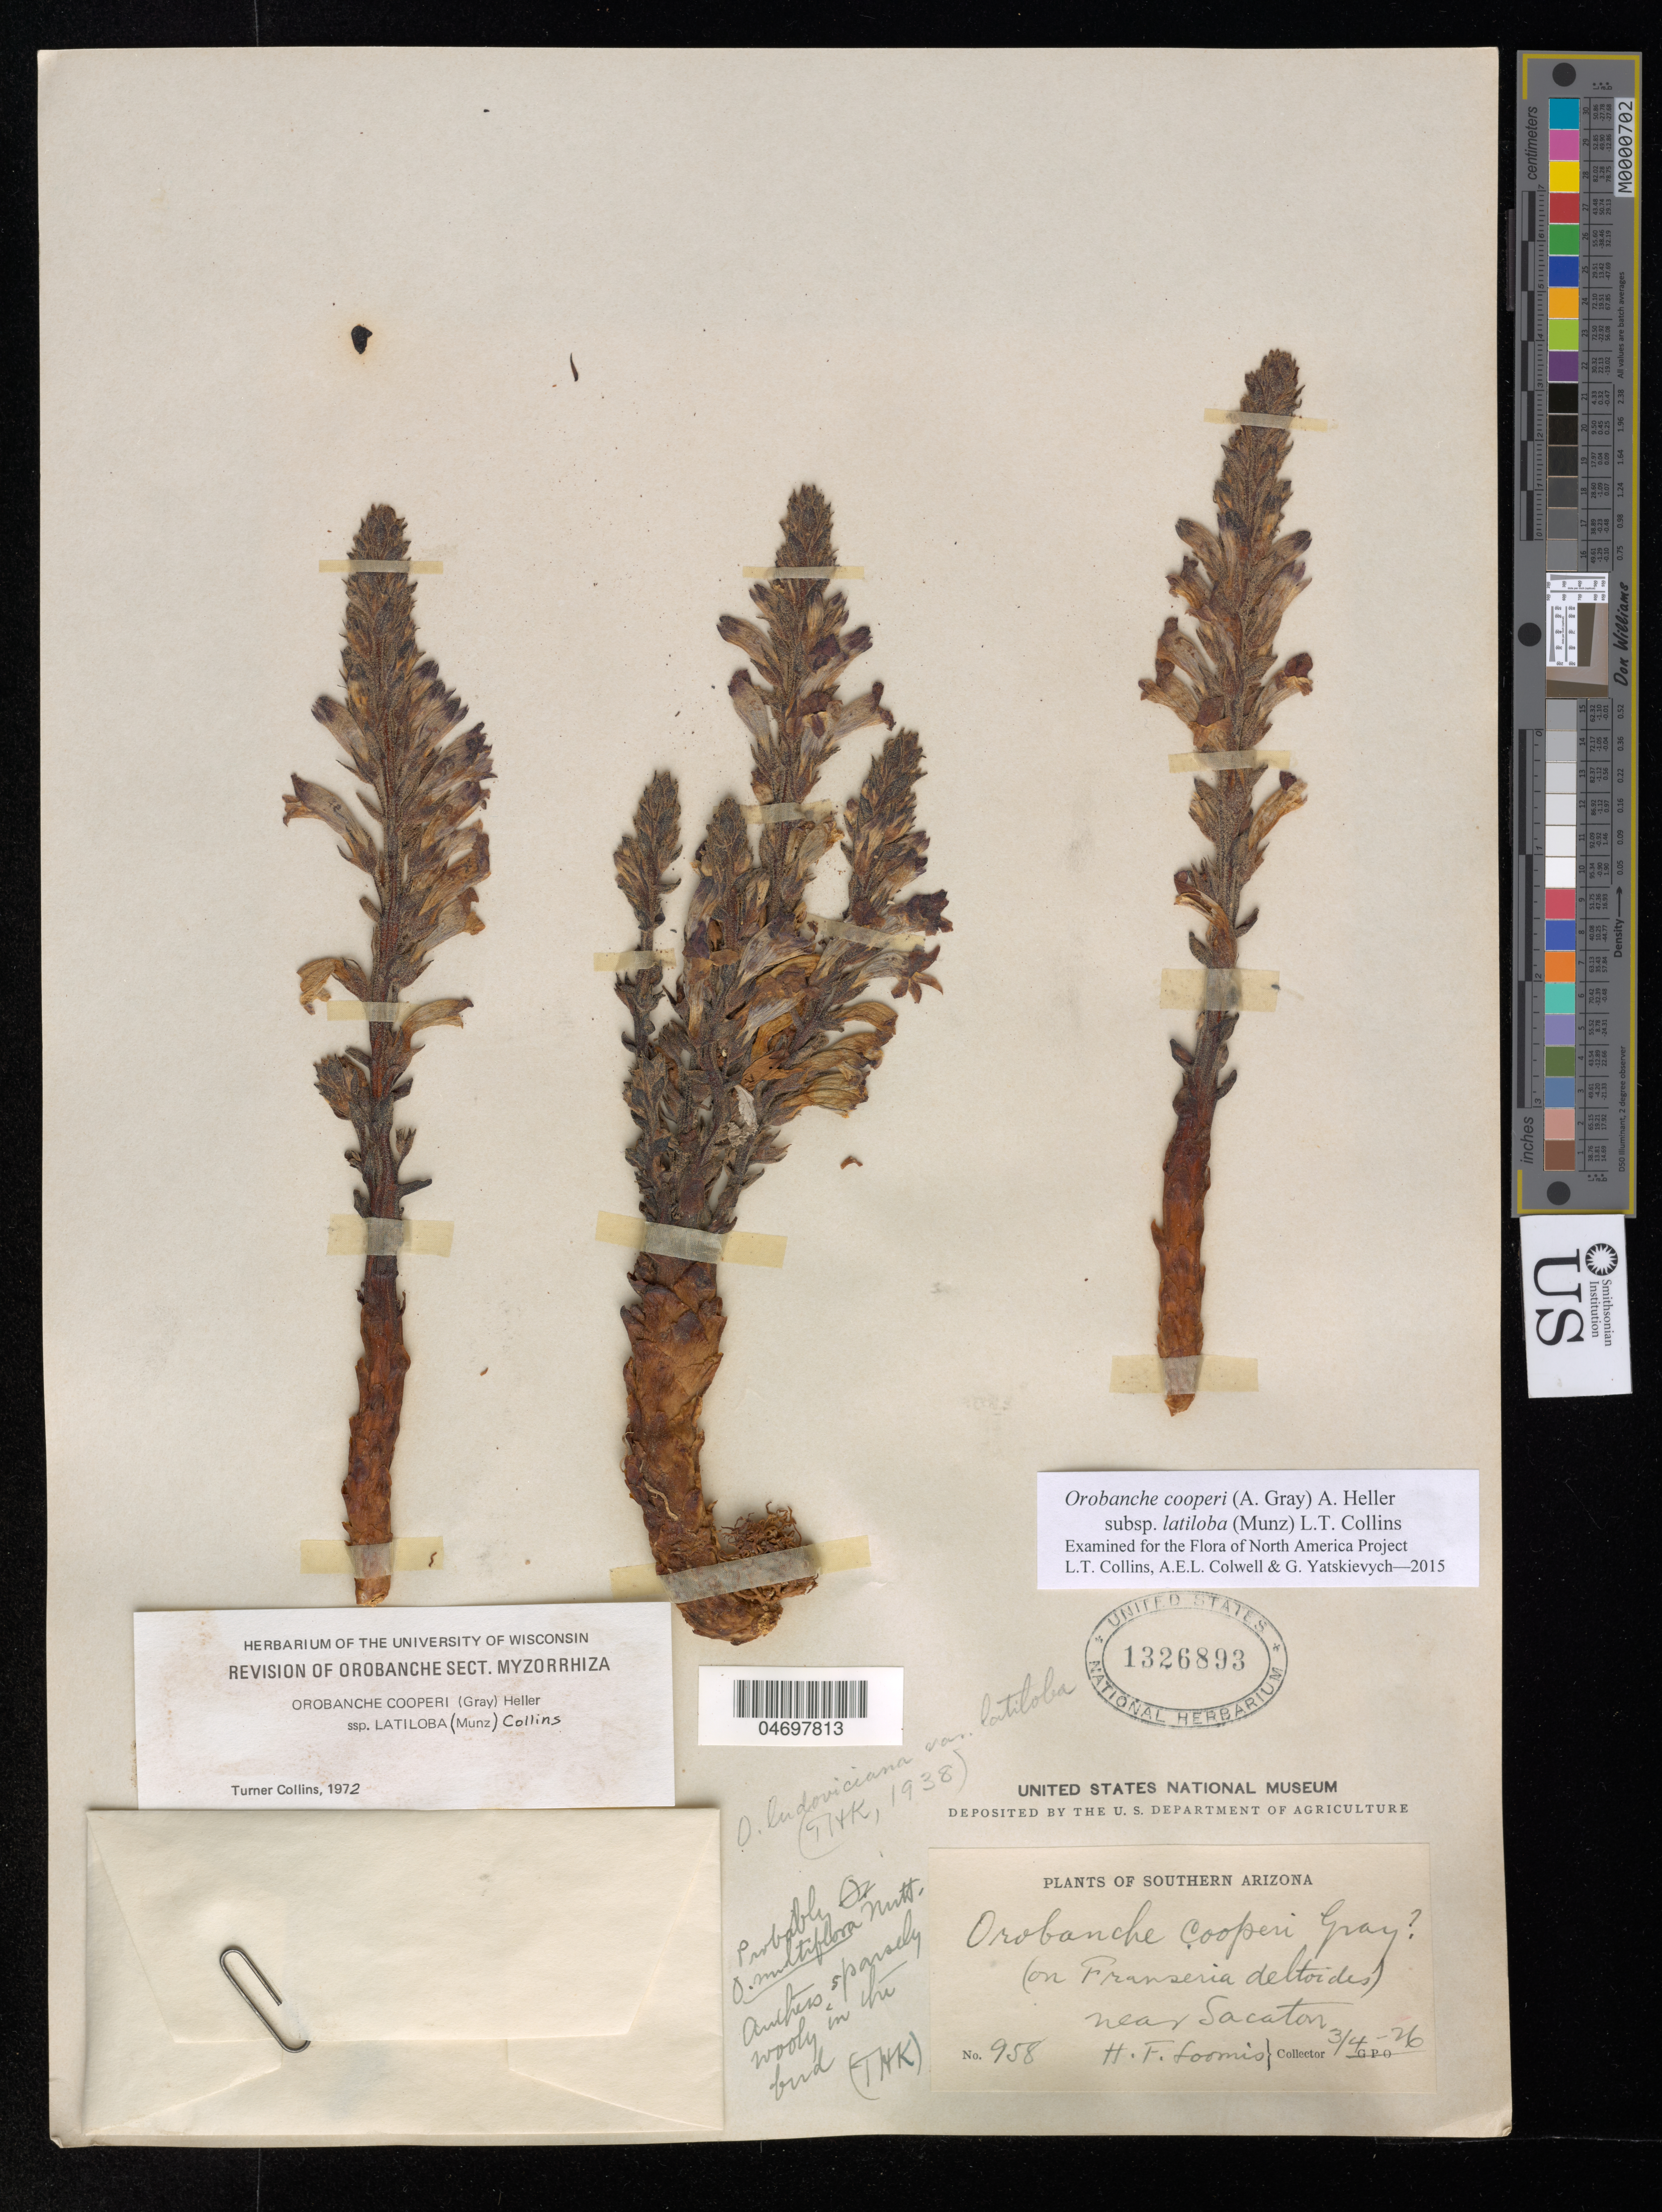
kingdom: Plantae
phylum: Tracheophyta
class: Magnoliopsida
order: Lamiales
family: Orobanchaceae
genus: Orobanche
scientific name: Orobanche cooperi subsp. latiloba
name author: (Munz) L.T. Collins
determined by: Collins, L. T.; Colwell, A. E.; Yatskievych, G. A.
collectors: H. F. Loomis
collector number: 958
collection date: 1926-04-03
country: United States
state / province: Arizona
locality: Near Sacaton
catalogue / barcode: US 1326893